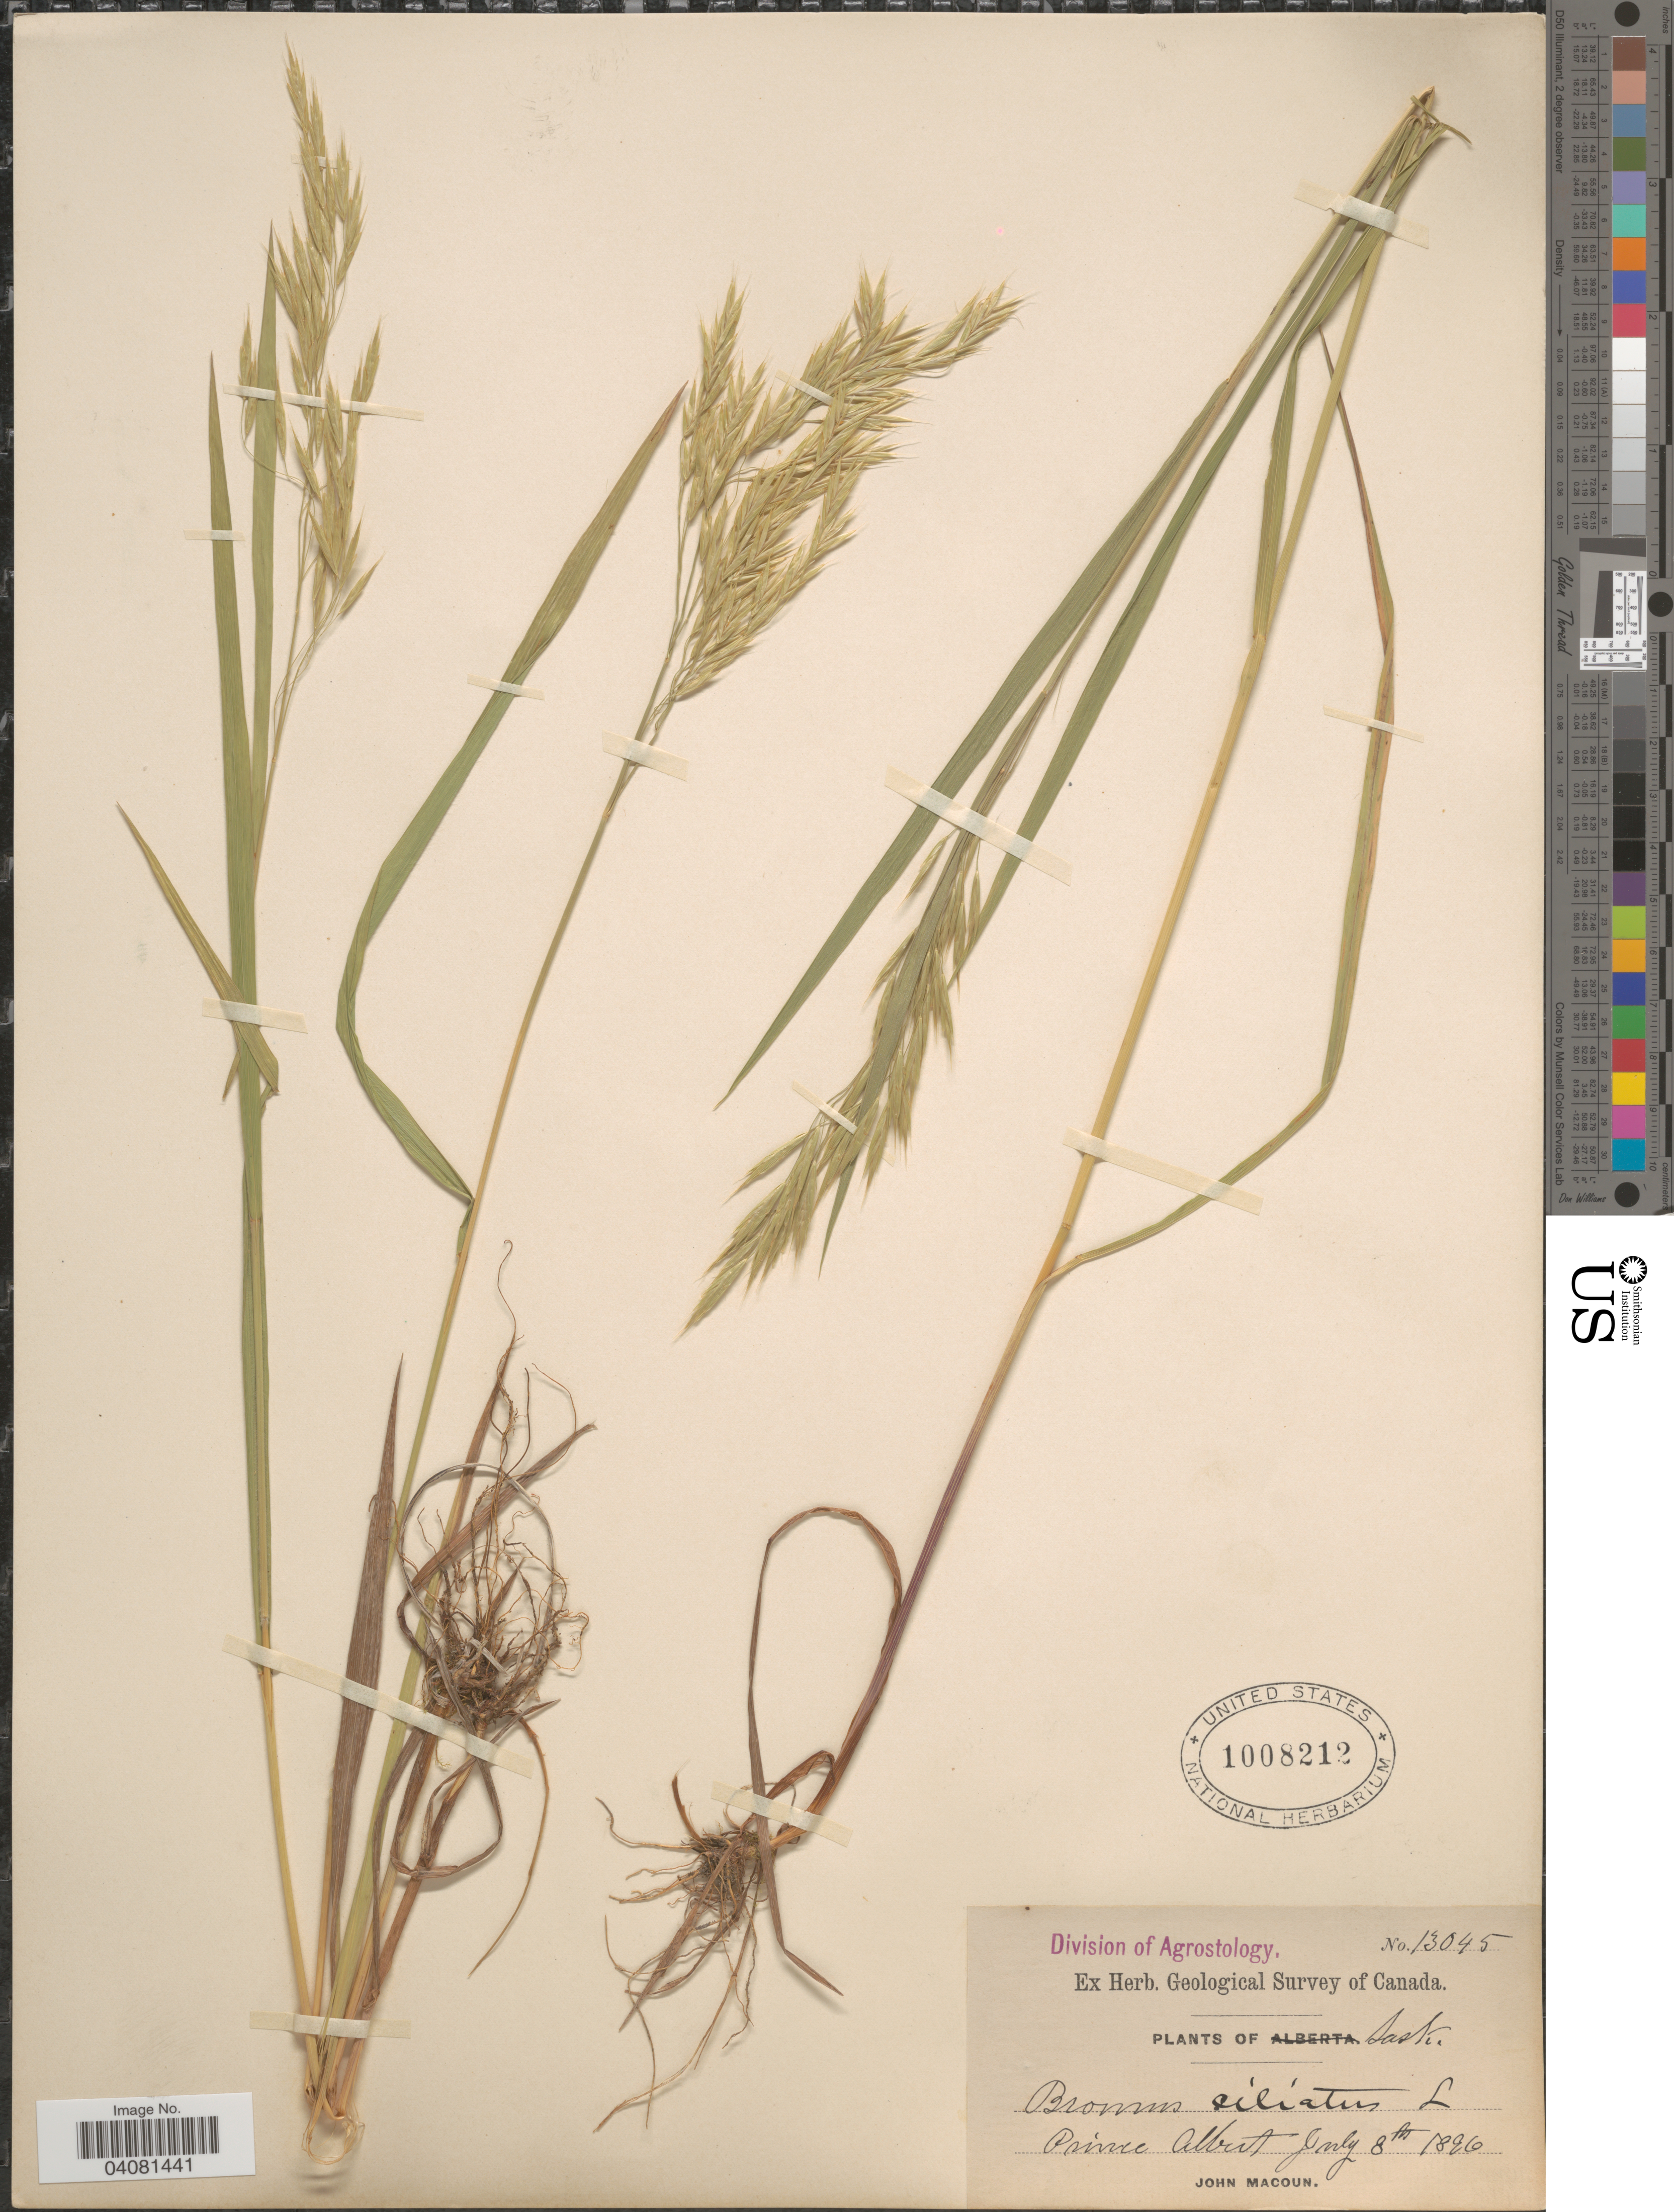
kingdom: Plantae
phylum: Tracheophyta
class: Liliopsida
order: Poales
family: Poaceae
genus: Bromus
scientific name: Bromus ciliatus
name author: L.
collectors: J. Macoun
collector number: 13045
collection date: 1896-07-08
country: Canada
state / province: Saskatchewan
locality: Herb. Geological Survey of Canada. Prince Albert.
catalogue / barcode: US 1008212